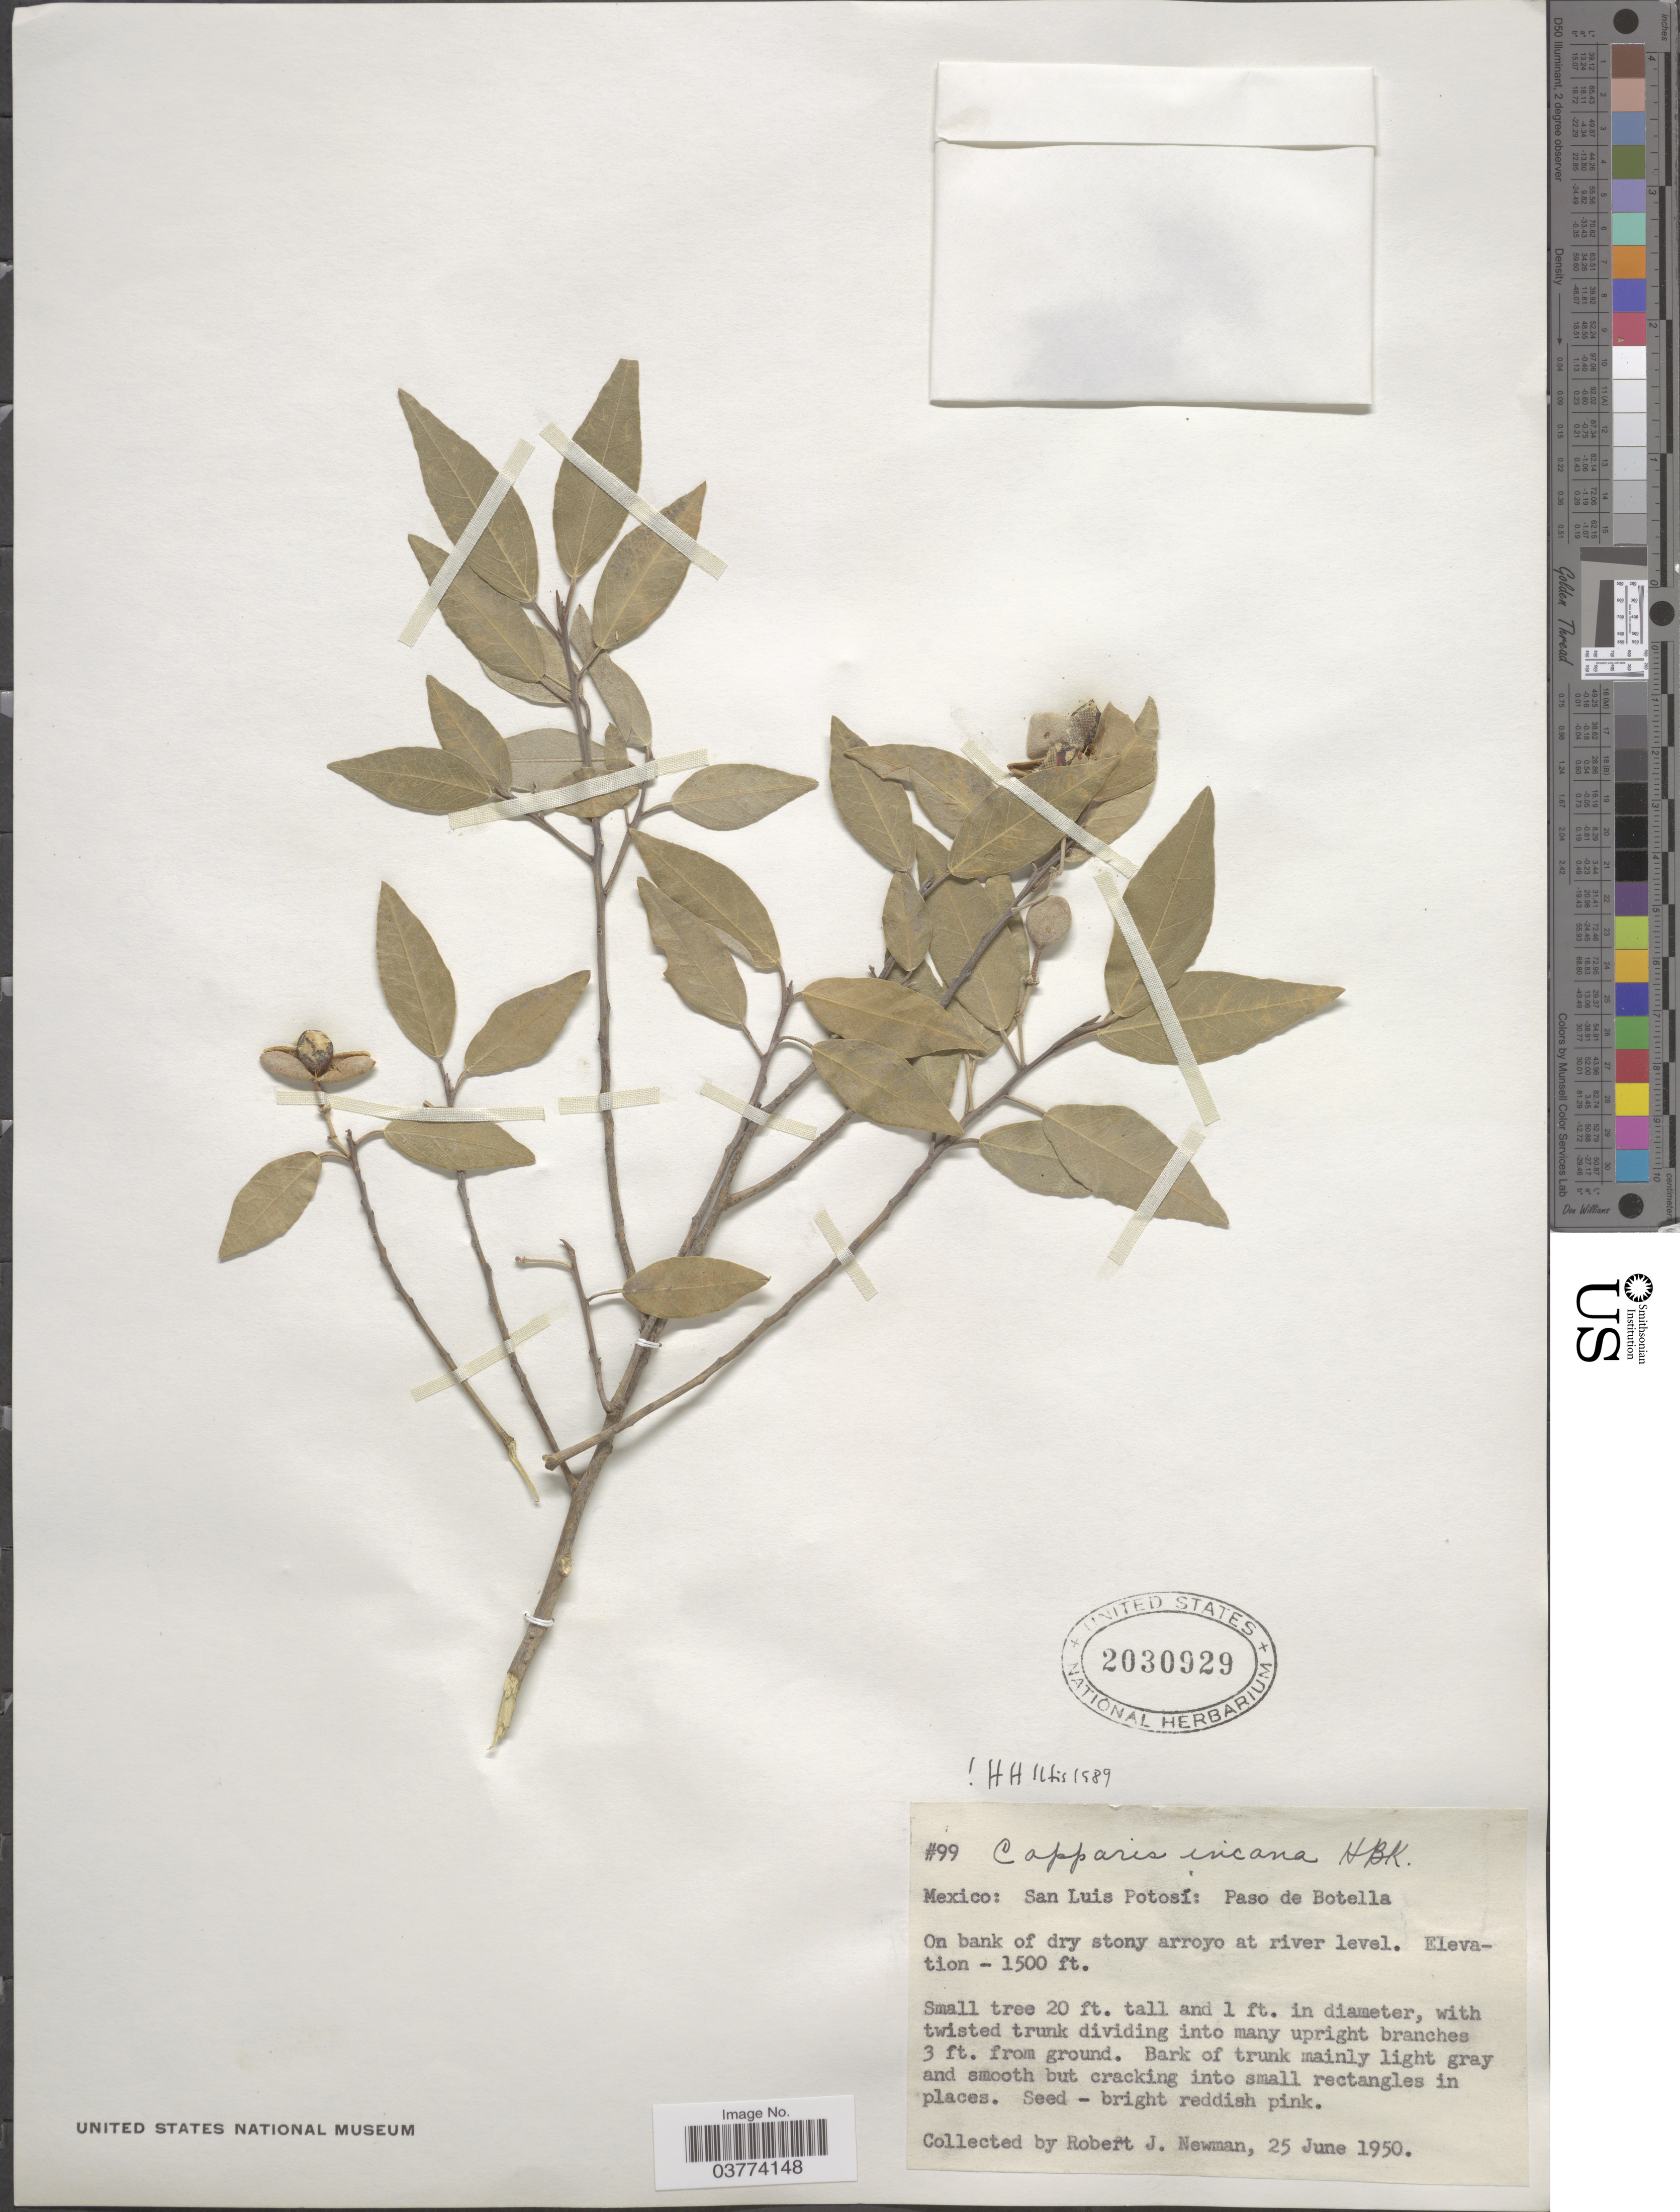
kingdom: Plantae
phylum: Tracheophyta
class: Magnoliopsida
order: Brassicales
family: Capparaceae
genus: Quadrella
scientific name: Quadrella incana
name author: (Kunth) Iltis & Cornejo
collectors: R. J. Newman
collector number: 99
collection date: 1950-06-25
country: Mexico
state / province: San Luis Potosí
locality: Paso de Botella. On bank of dry stony arroyo at river level.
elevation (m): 457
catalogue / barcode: US 2030929